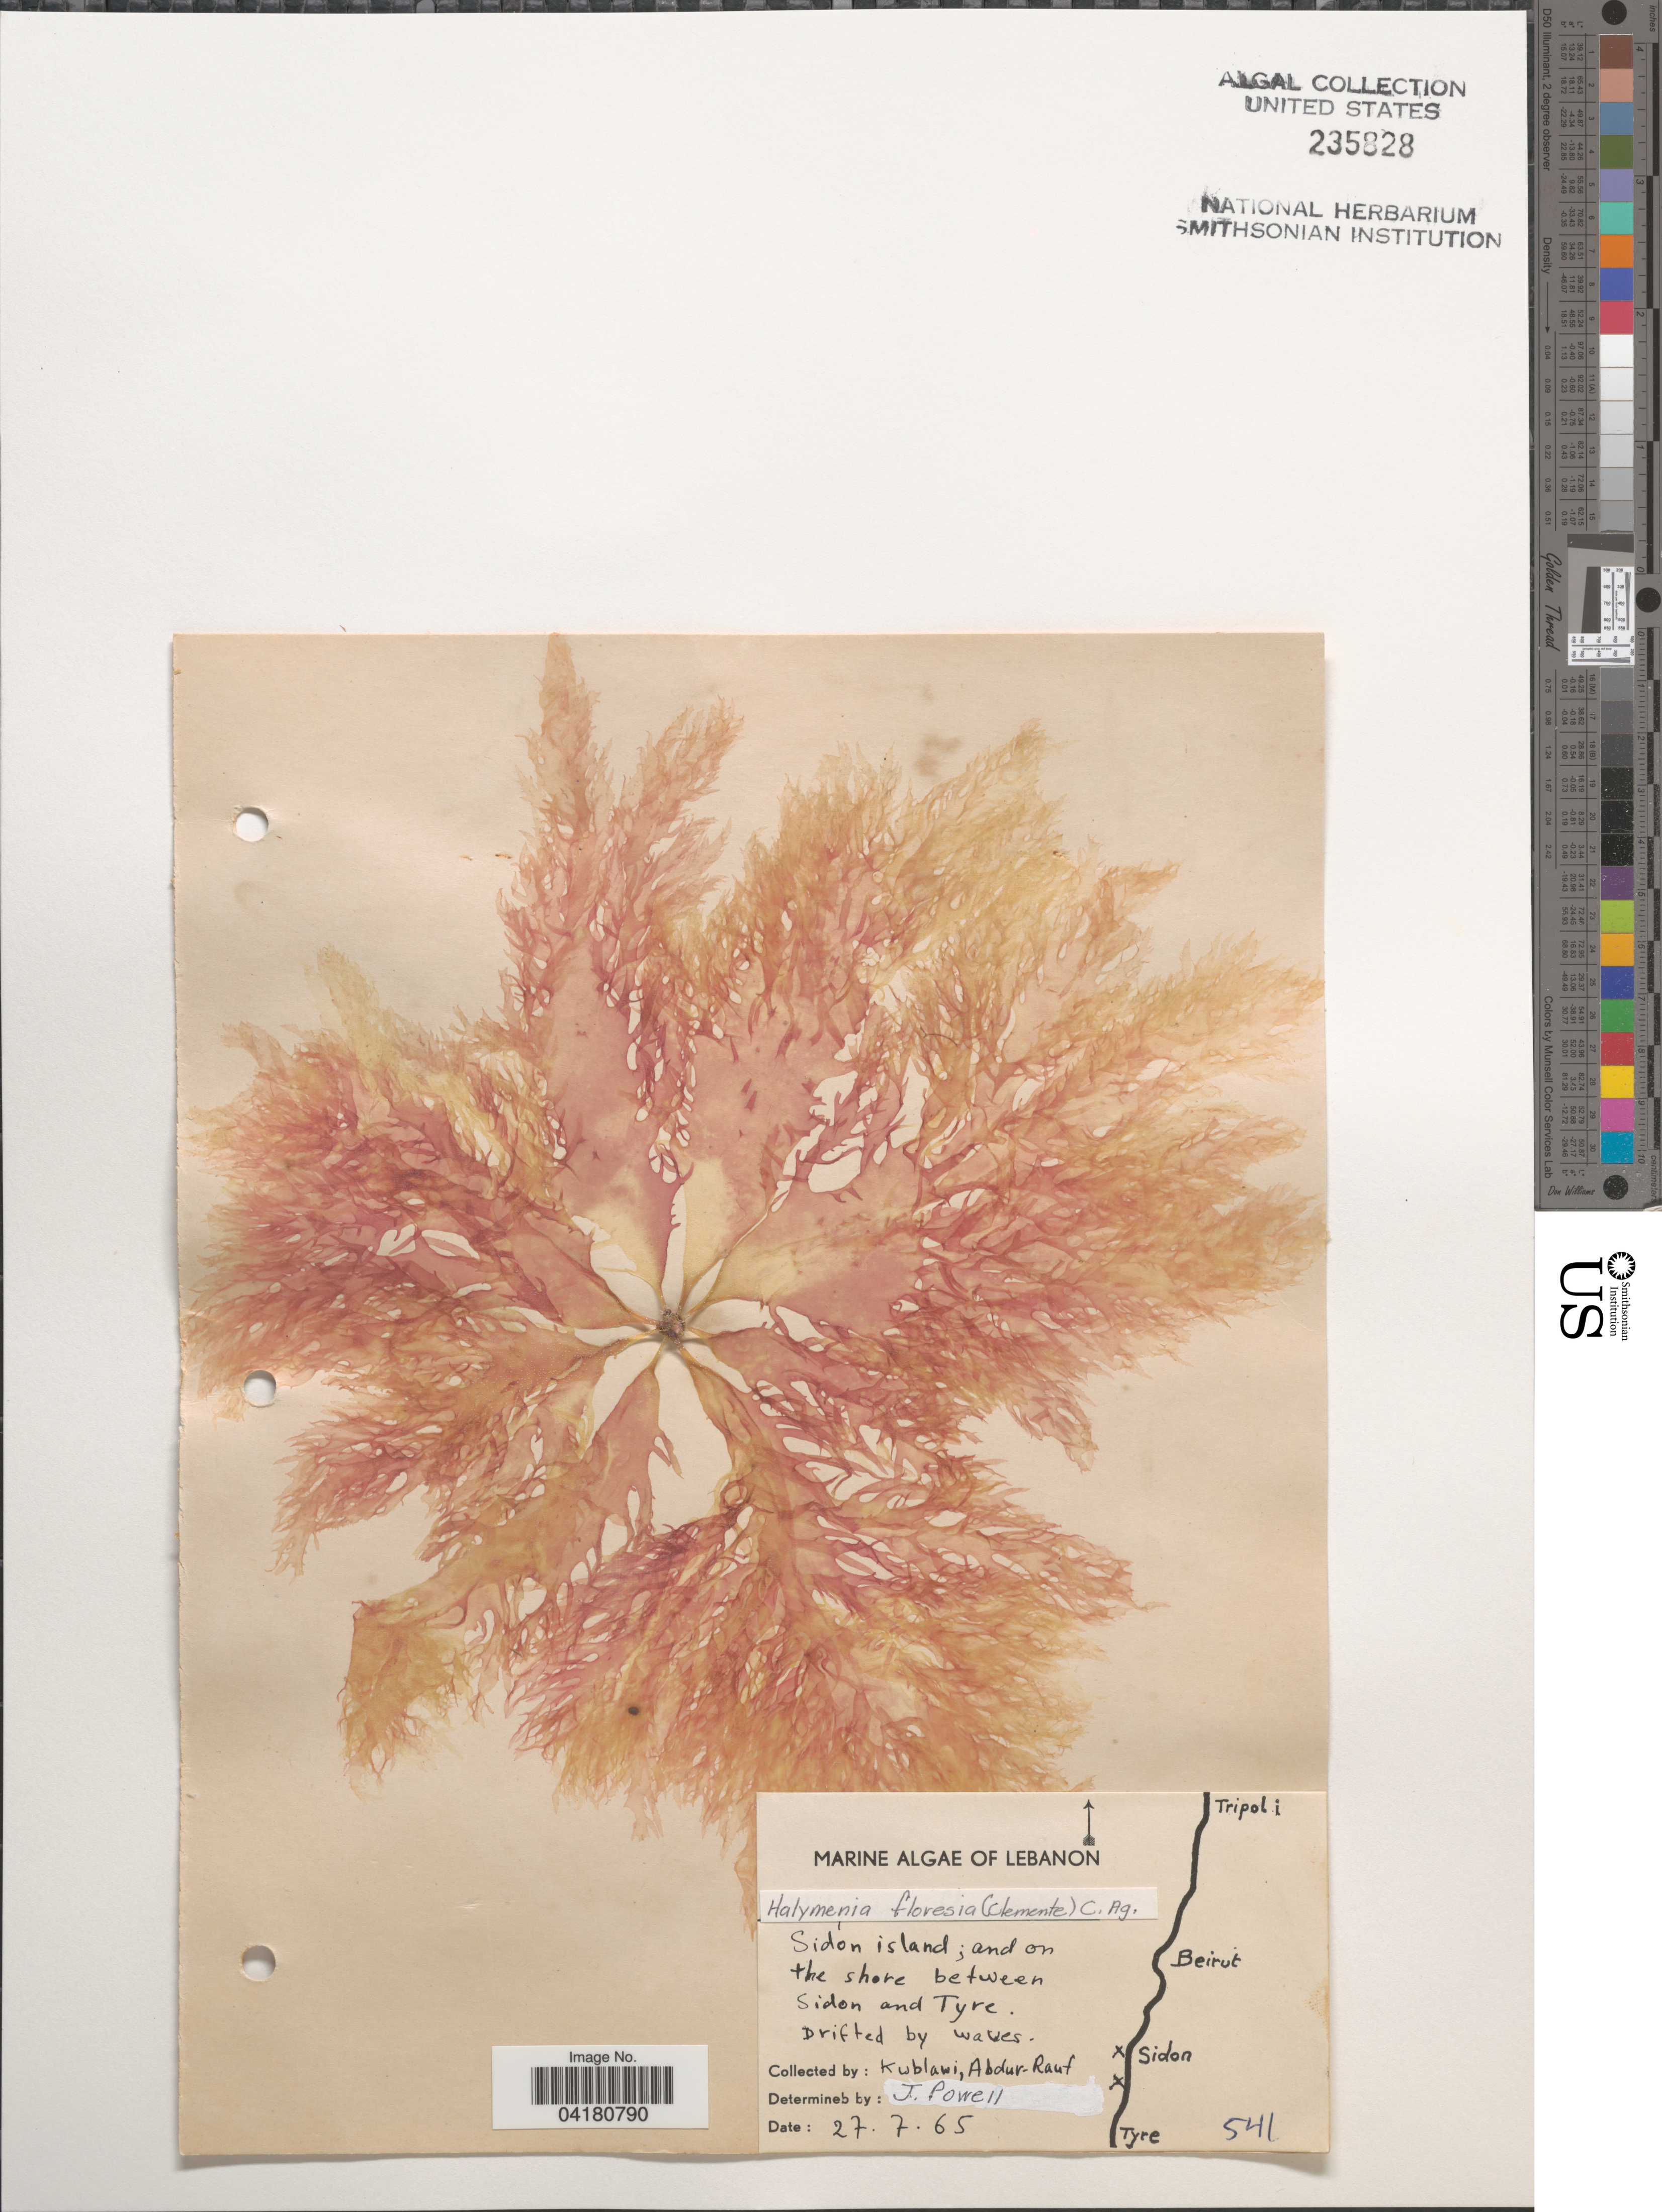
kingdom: Plantae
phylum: Rhodophyta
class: Florideophyceae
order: Halymeniales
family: Halymeniaceae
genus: Halymenia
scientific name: Halymenia floresii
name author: (Clemente) C. Agardh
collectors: Kublawi & Abdur-Rauf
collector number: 541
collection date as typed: Transcribed d/m/y: 27/7/65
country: Lebanon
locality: Sidon Island; and on the shore between Sidon and Tyre.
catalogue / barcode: US 235828